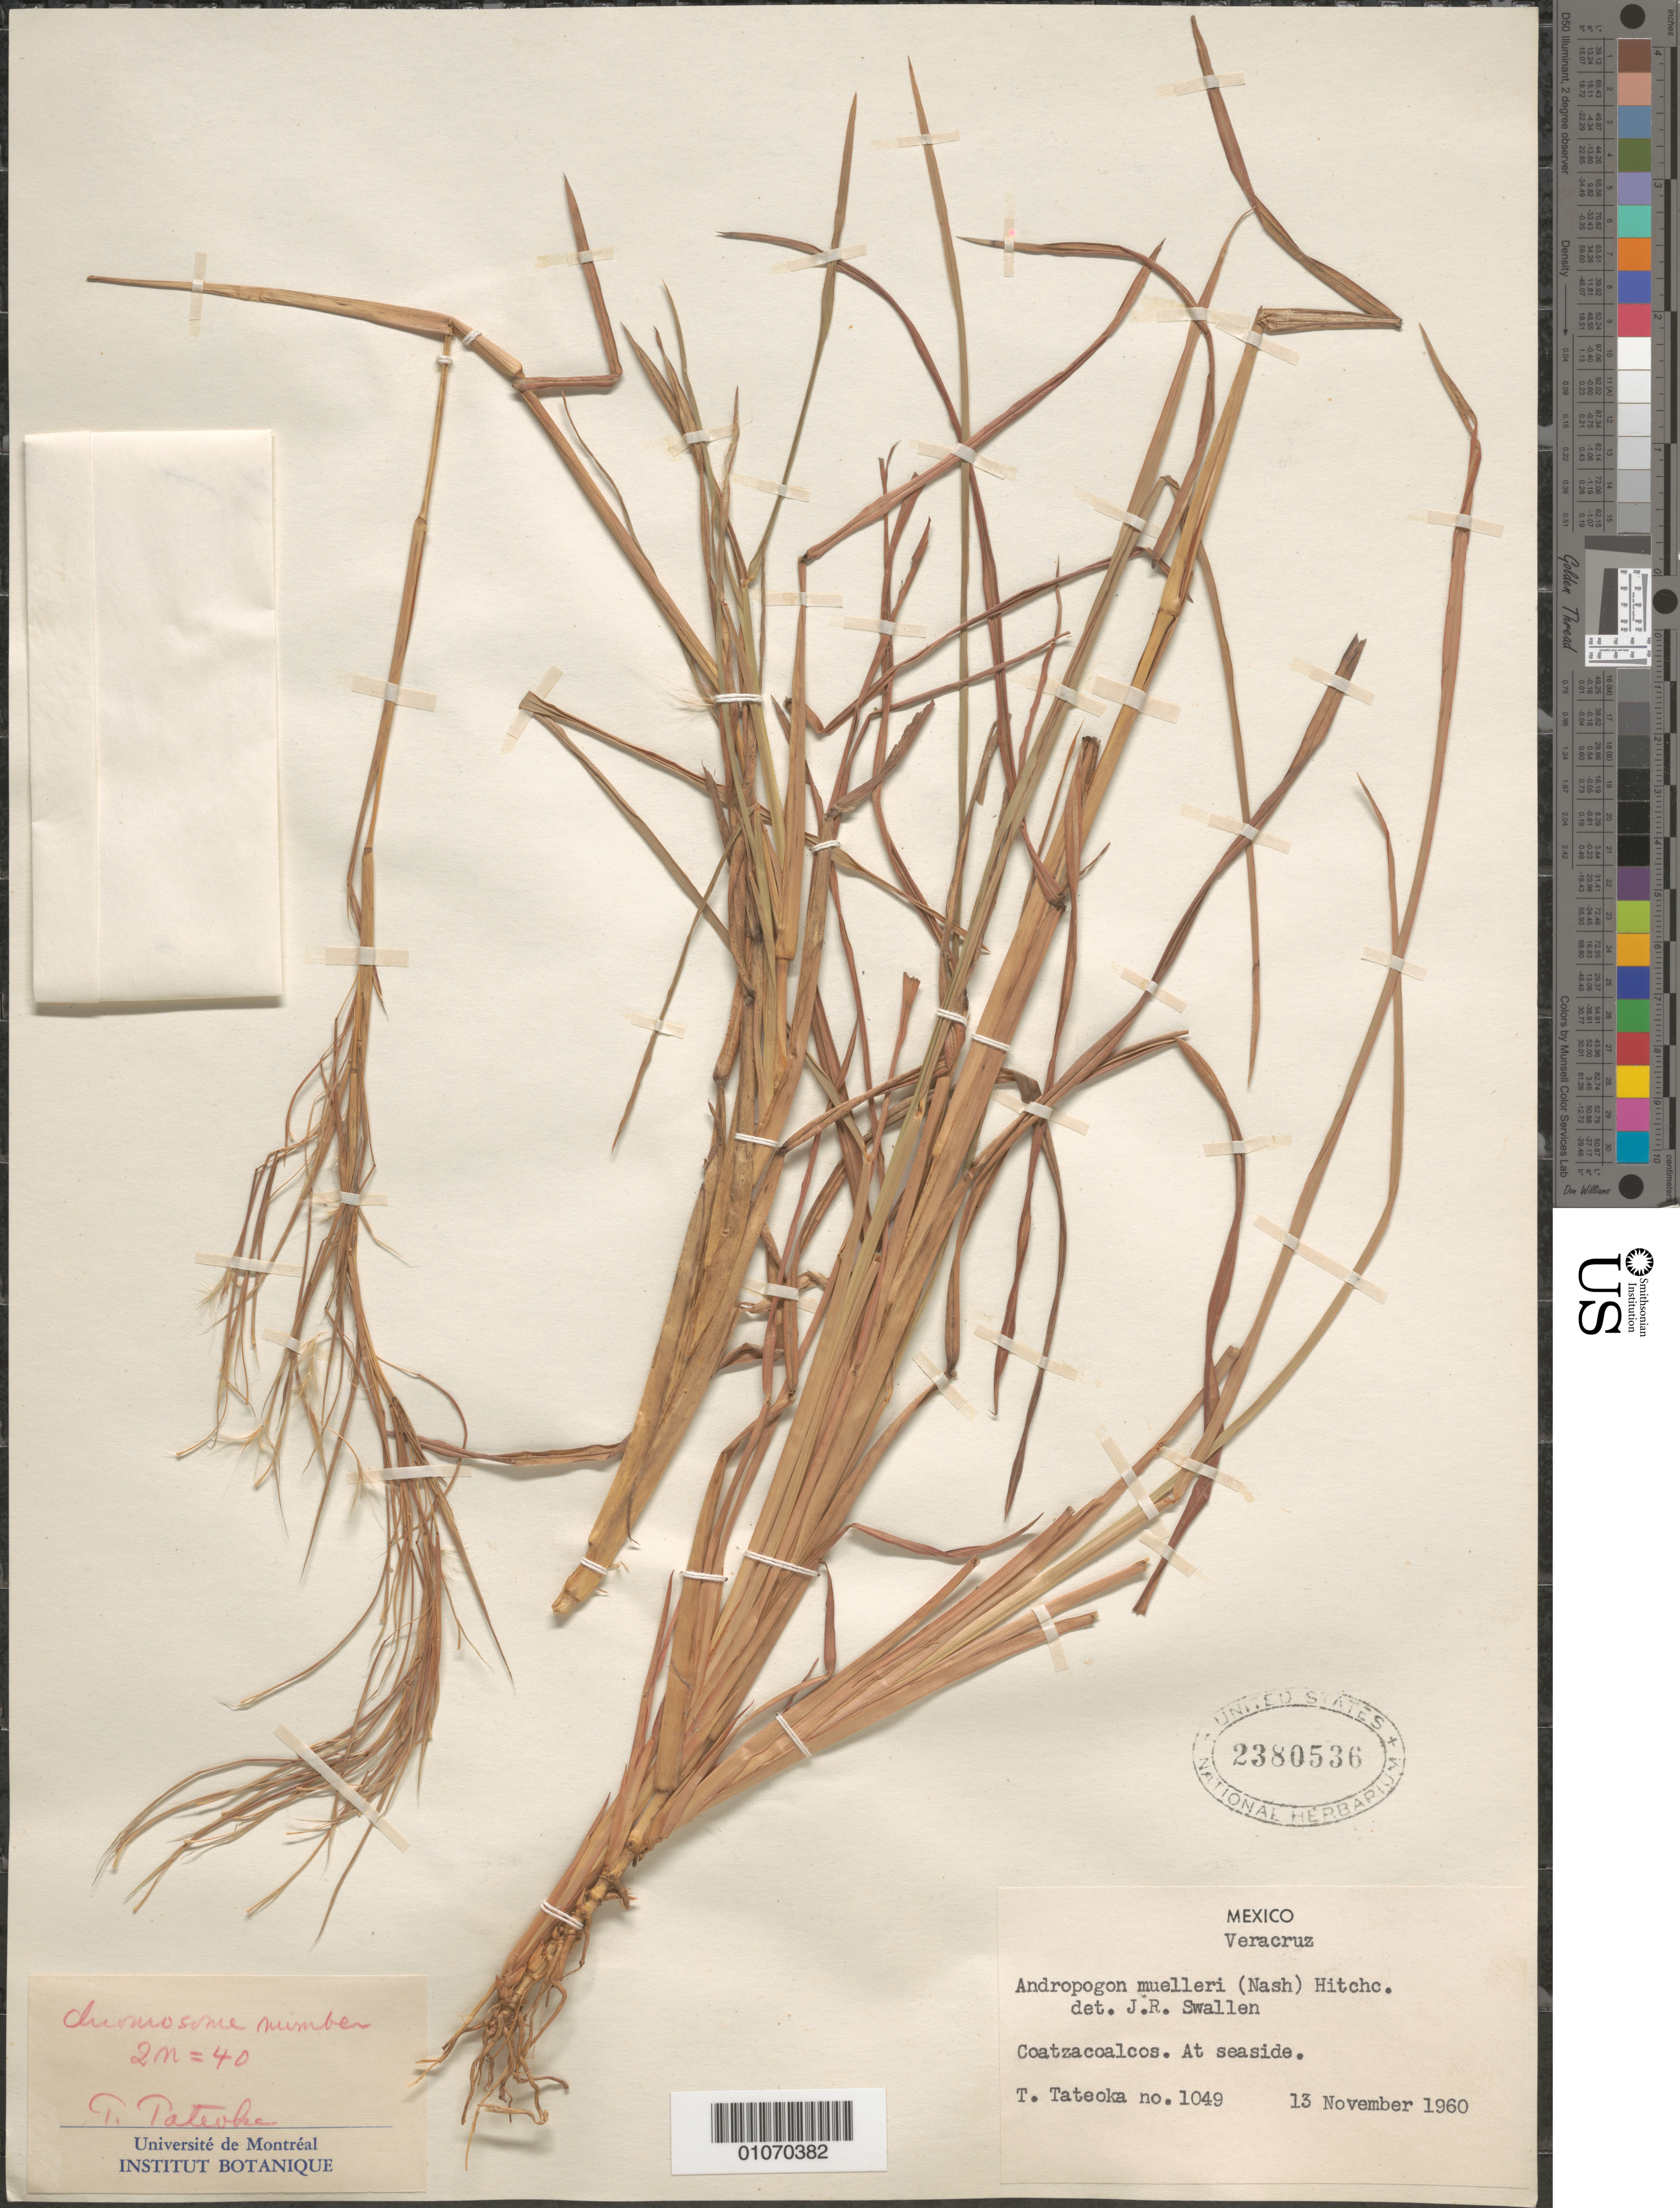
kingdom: Plantae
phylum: Tracheophyta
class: Liliopsida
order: Poales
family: Poaceae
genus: Andropogon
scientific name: Andropogon muelleri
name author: (Nash) Hitchc.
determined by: Swallen, Jason R.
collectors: T. Tateoka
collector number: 1049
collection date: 1960-11-13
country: Mexico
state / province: Veracruz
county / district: Coatzacoalcos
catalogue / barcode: US 2380536